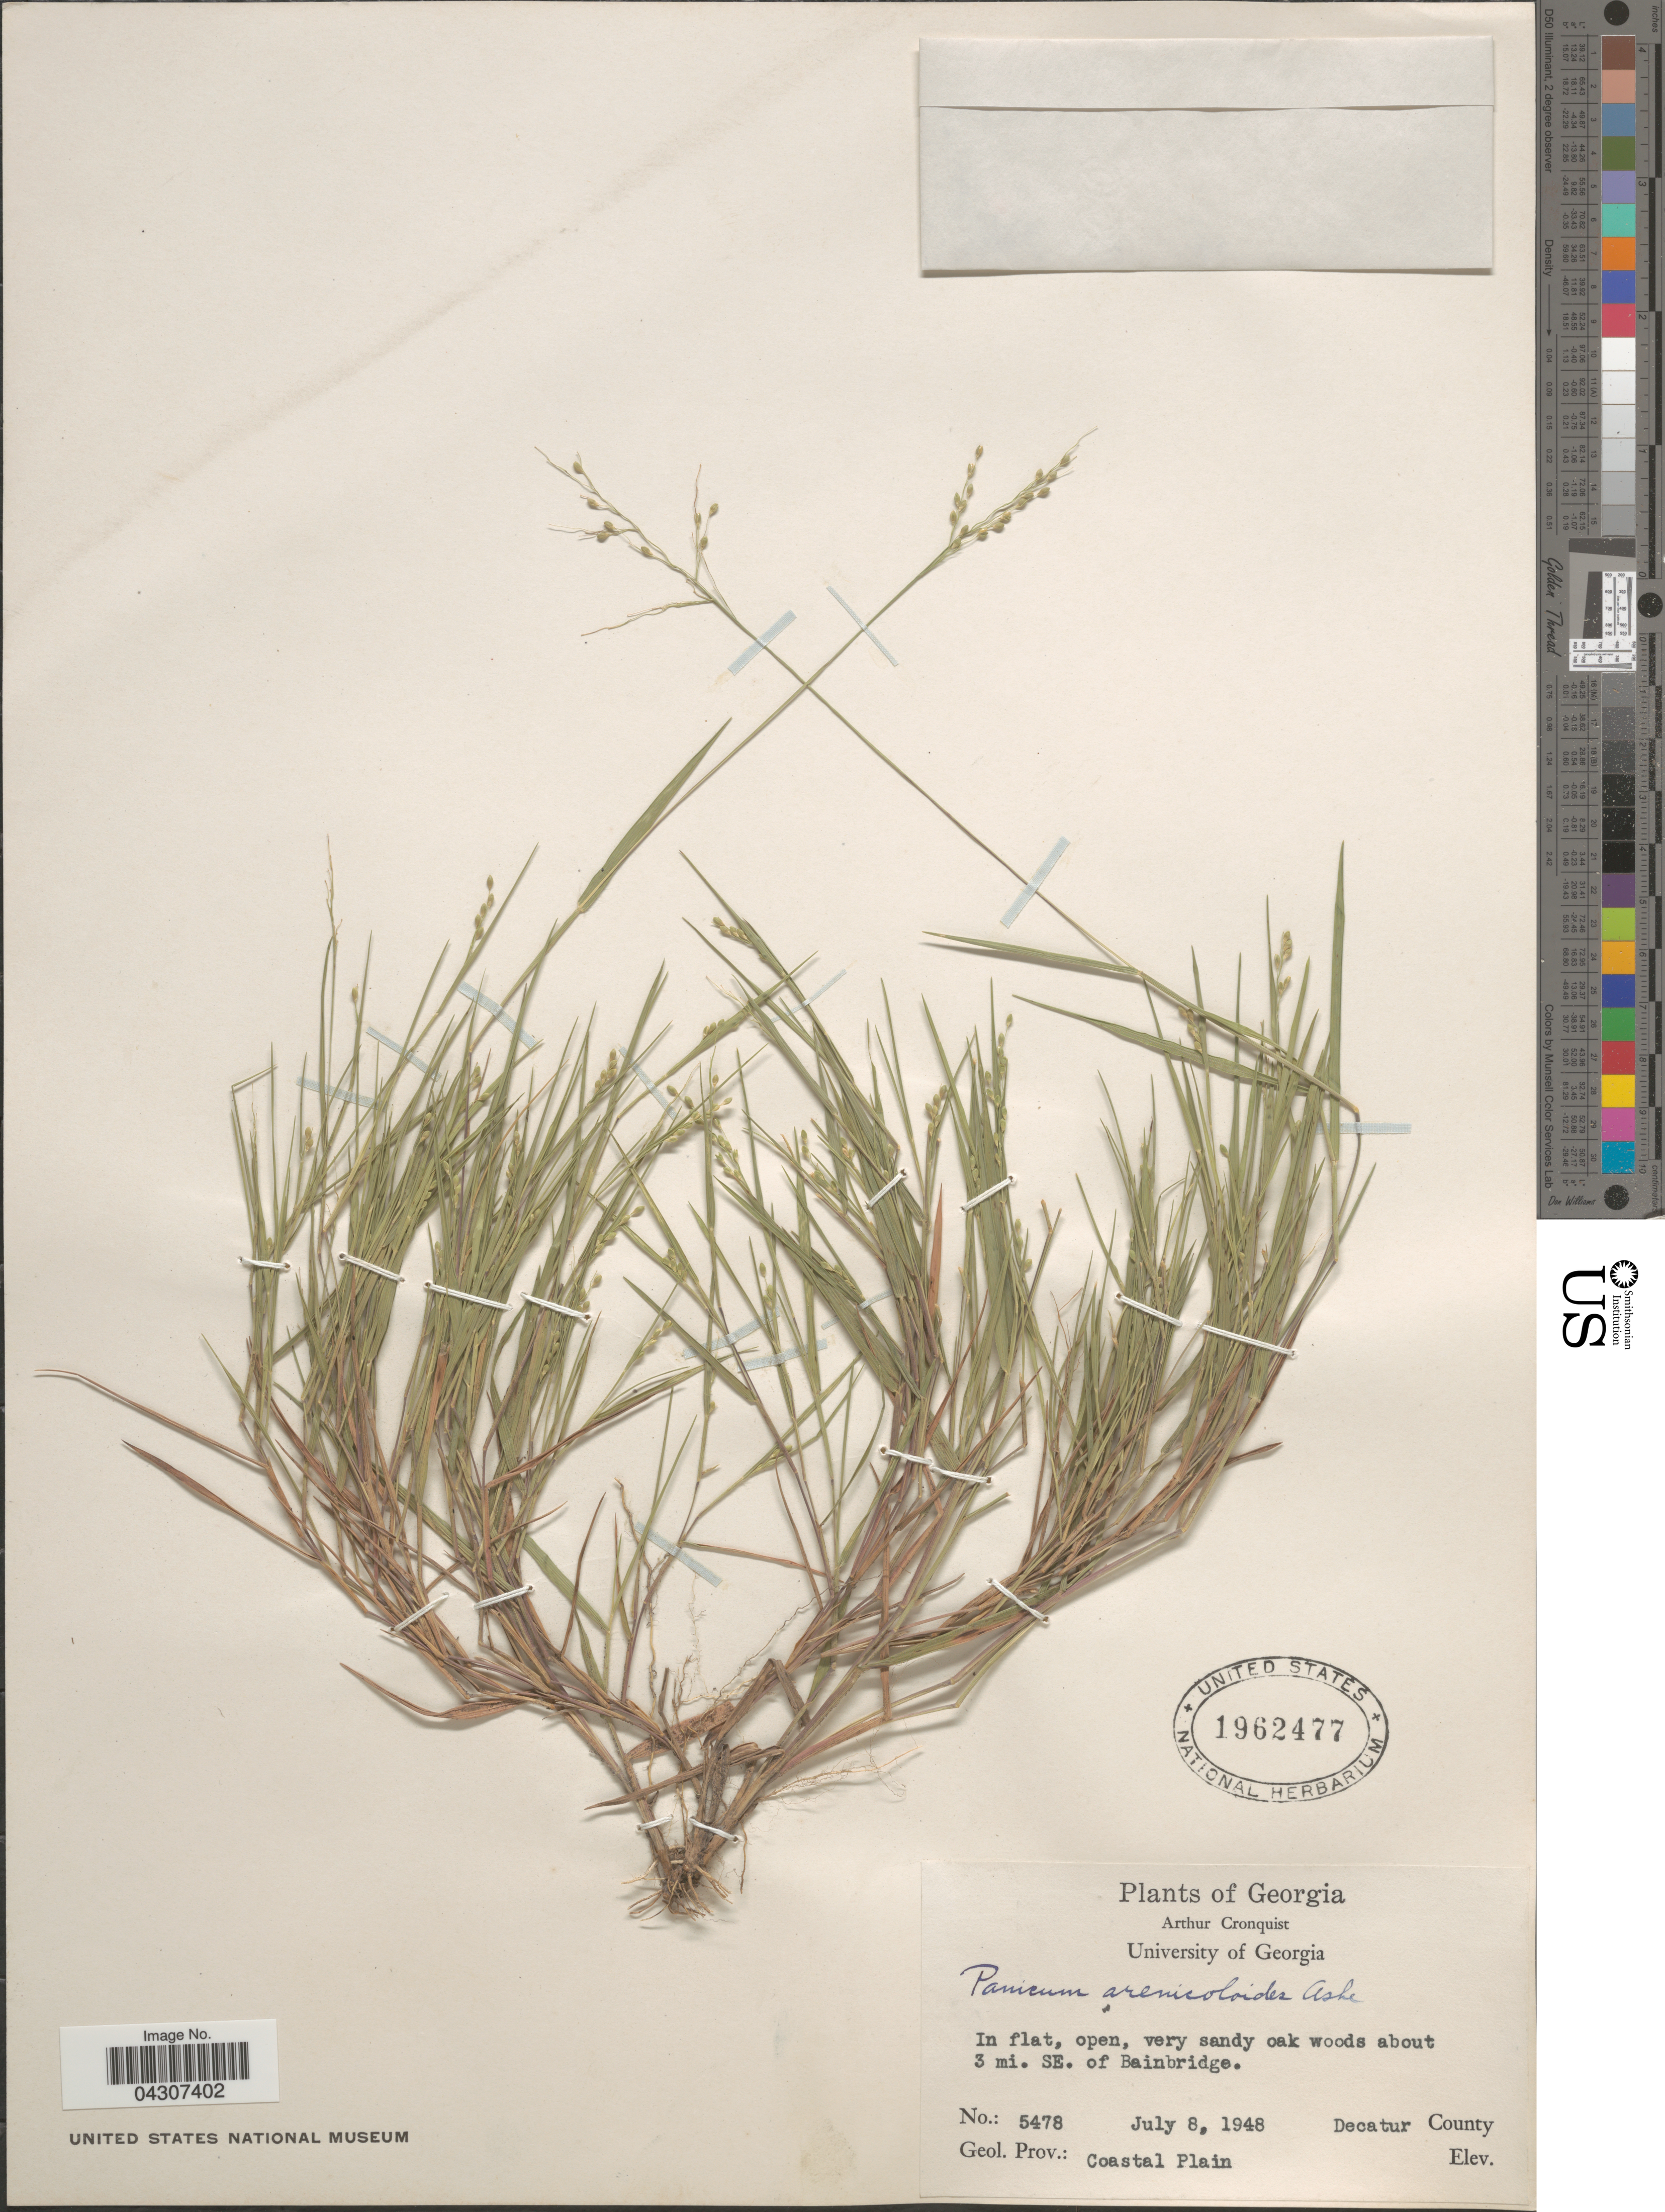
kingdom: Plantae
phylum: Tracheophyta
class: Liliopsida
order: Poales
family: Poaceae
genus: Dichanthelium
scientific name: Dichanthelium aciculare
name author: (Desv. ex Poir.) Gould & C.A. Clark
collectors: A. J. Cronquist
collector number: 5478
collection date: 1948-07-08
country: United States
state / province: Georgia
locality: In flat, open, very sandy oak woods about 3 mi. SE. of Bainbridge, Decatur County. Geol. Prov.: Coastal Plain.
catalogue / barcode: US 1962477